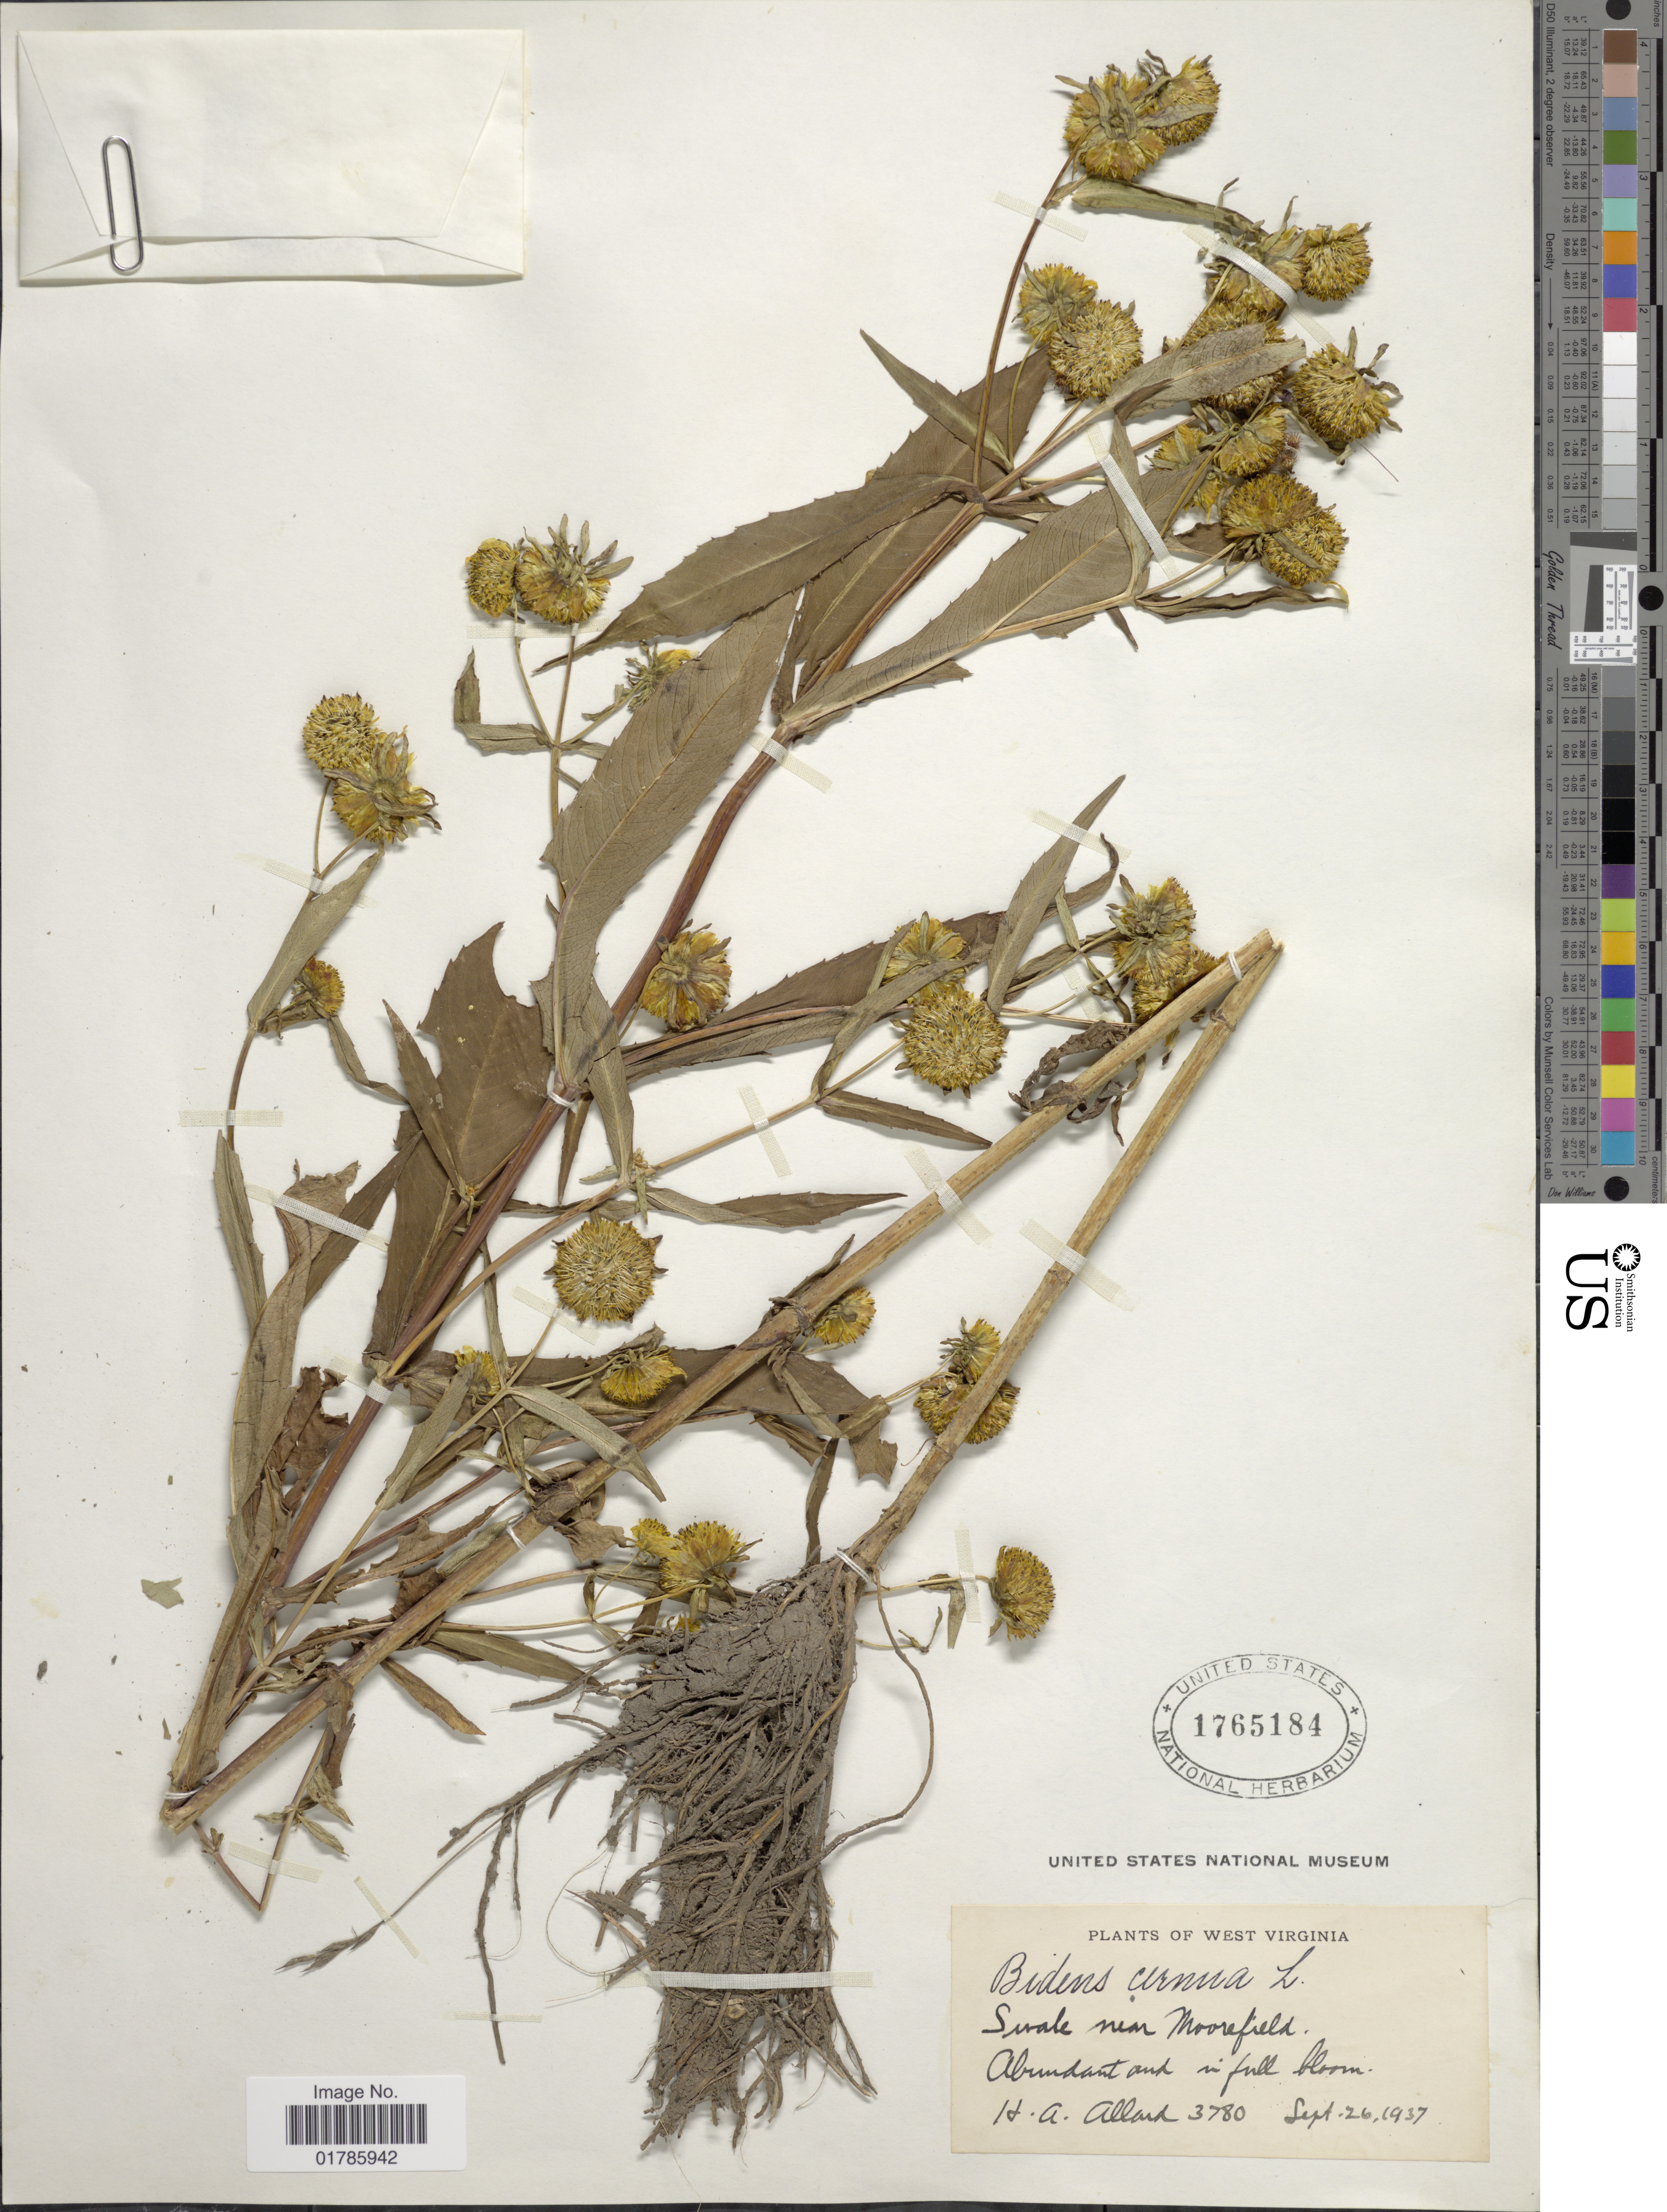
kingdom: Plantae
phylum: Tracheophyta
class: Magnoliopsida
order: Asterales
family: Asteraceae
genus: Bidens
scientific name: Bidens cernua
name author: L.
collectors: H. A. Allard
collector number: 3780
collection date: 1937-09-26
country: United States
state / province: West Virginia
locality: Swale near Moorefield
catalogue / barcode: US 1765184